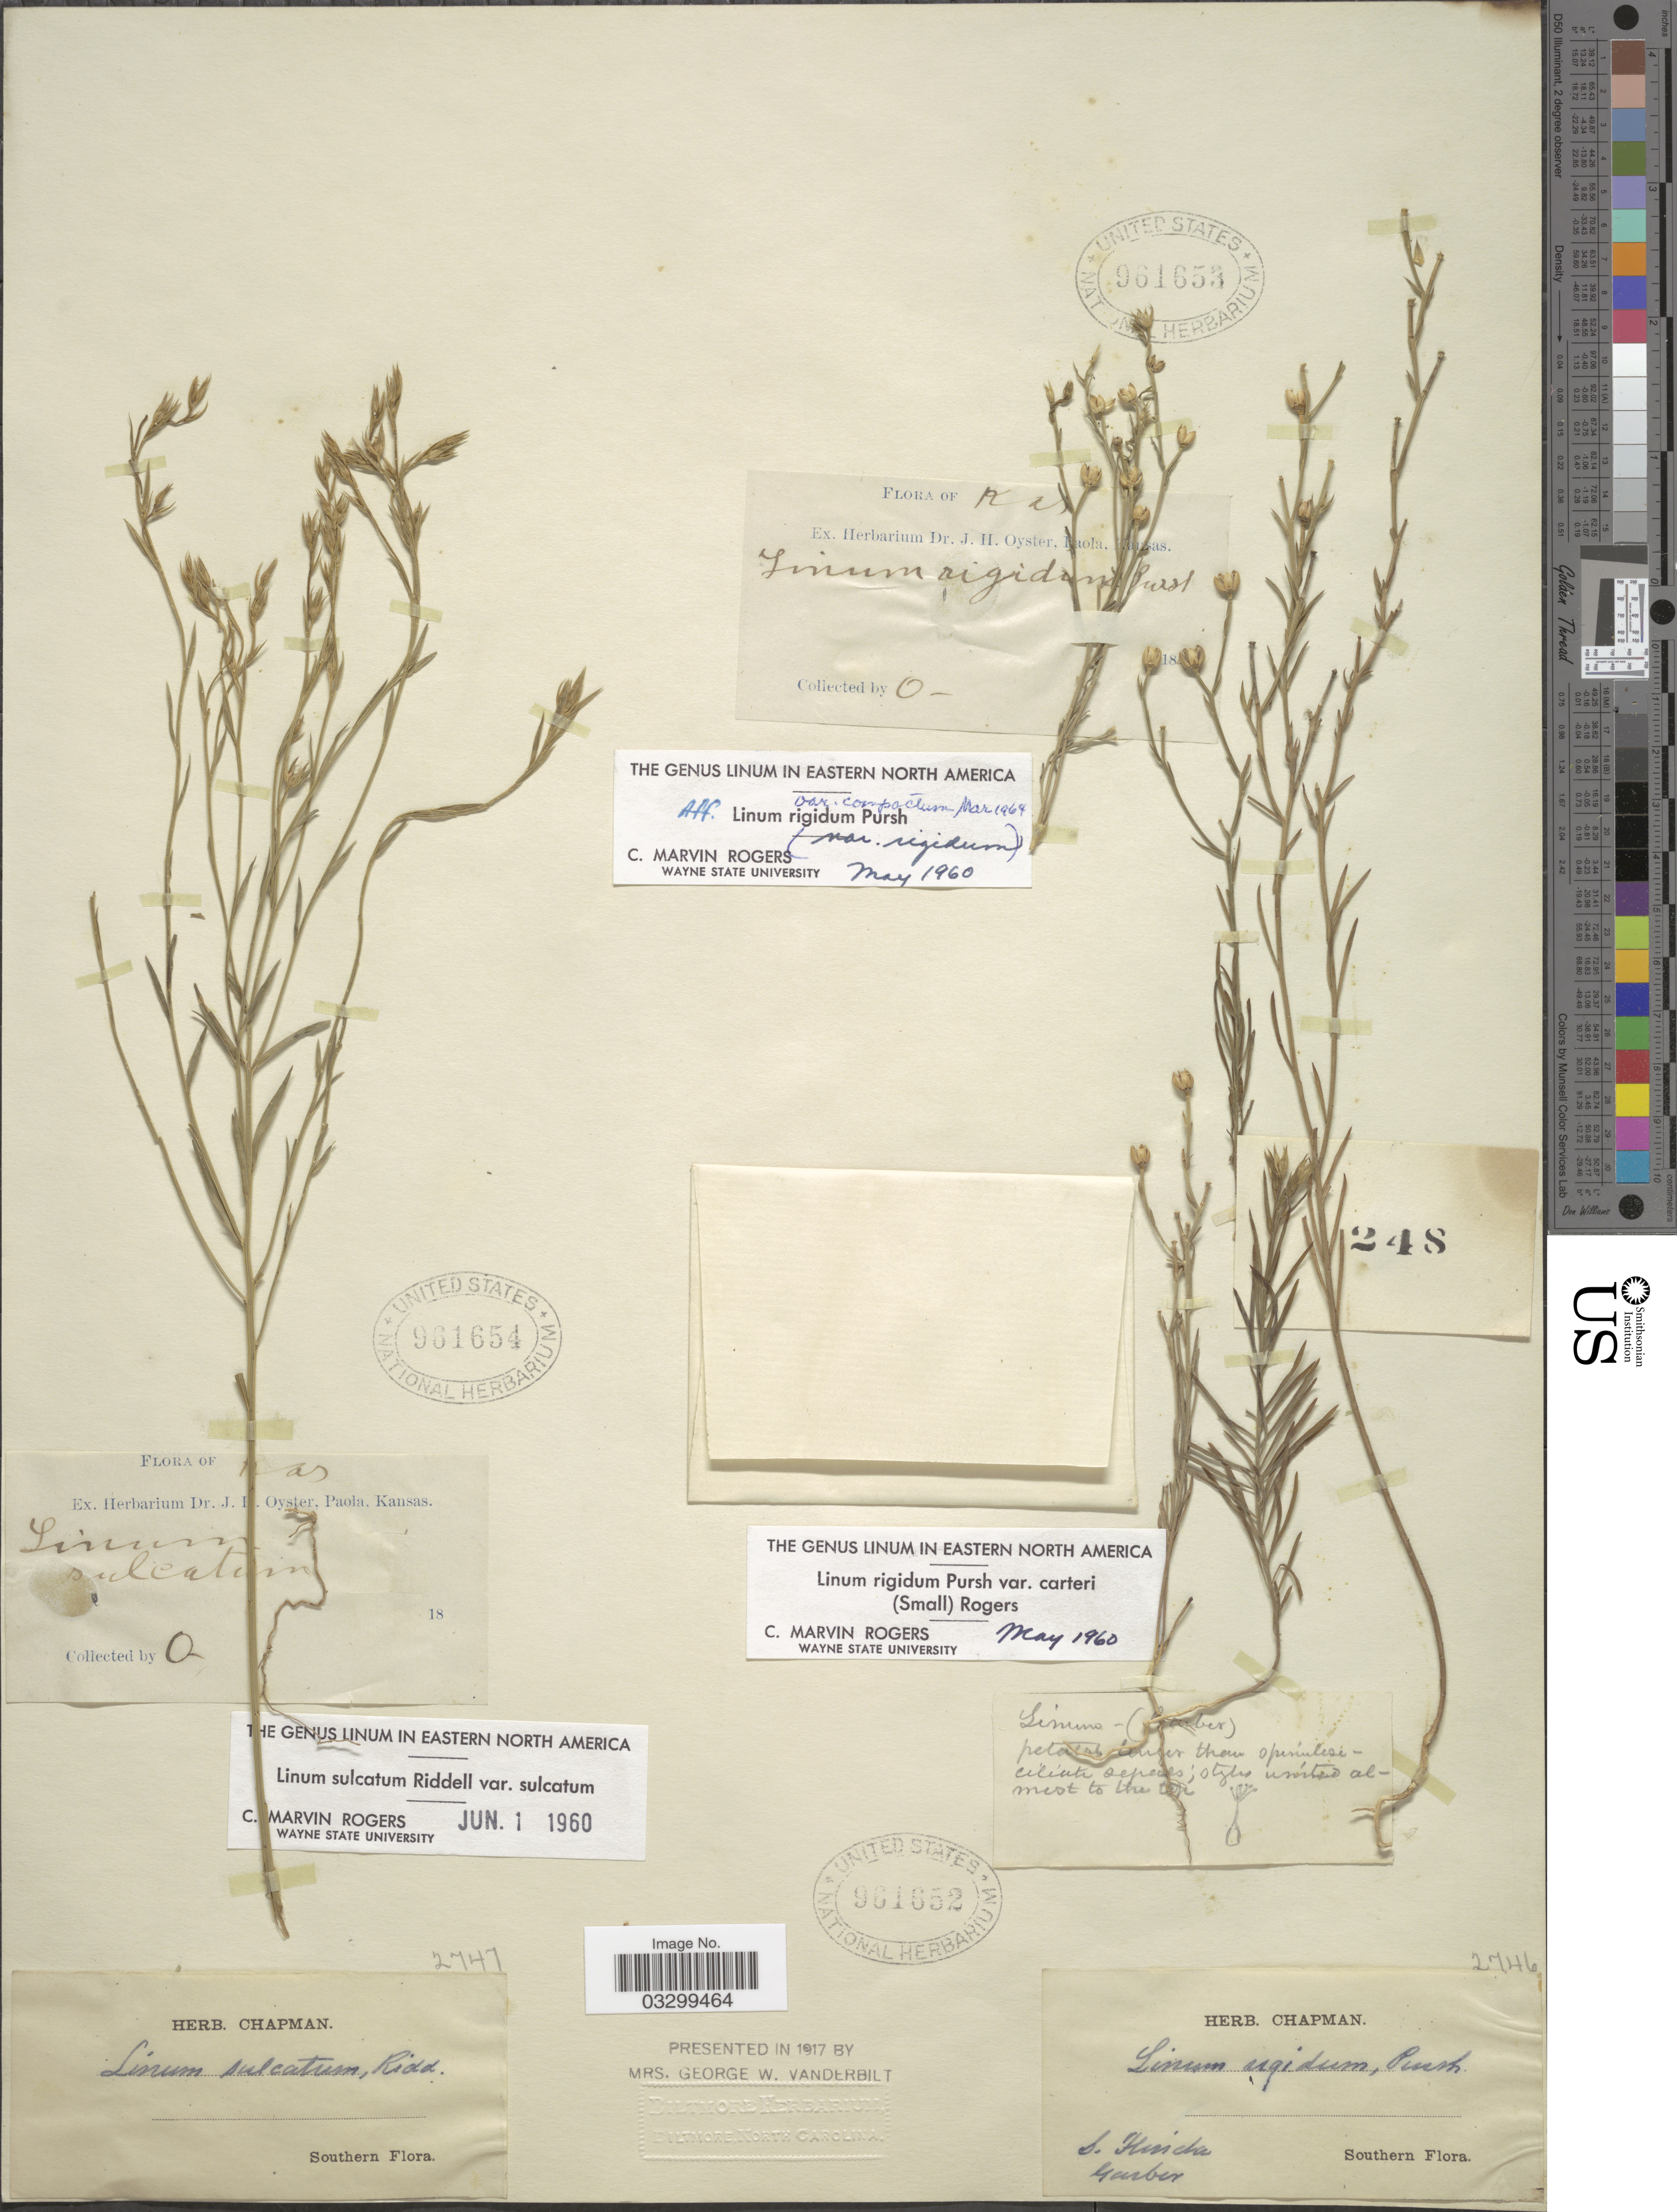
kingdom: Plantae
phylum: Tracheophyta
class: Magnoliopsida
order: Malpighiales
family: Linaceae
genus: Linum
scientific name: Linum sulcatum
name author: Riddell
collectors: J. H. Oyster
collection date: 1816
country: United States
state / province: Kansas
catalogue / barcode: US 961653